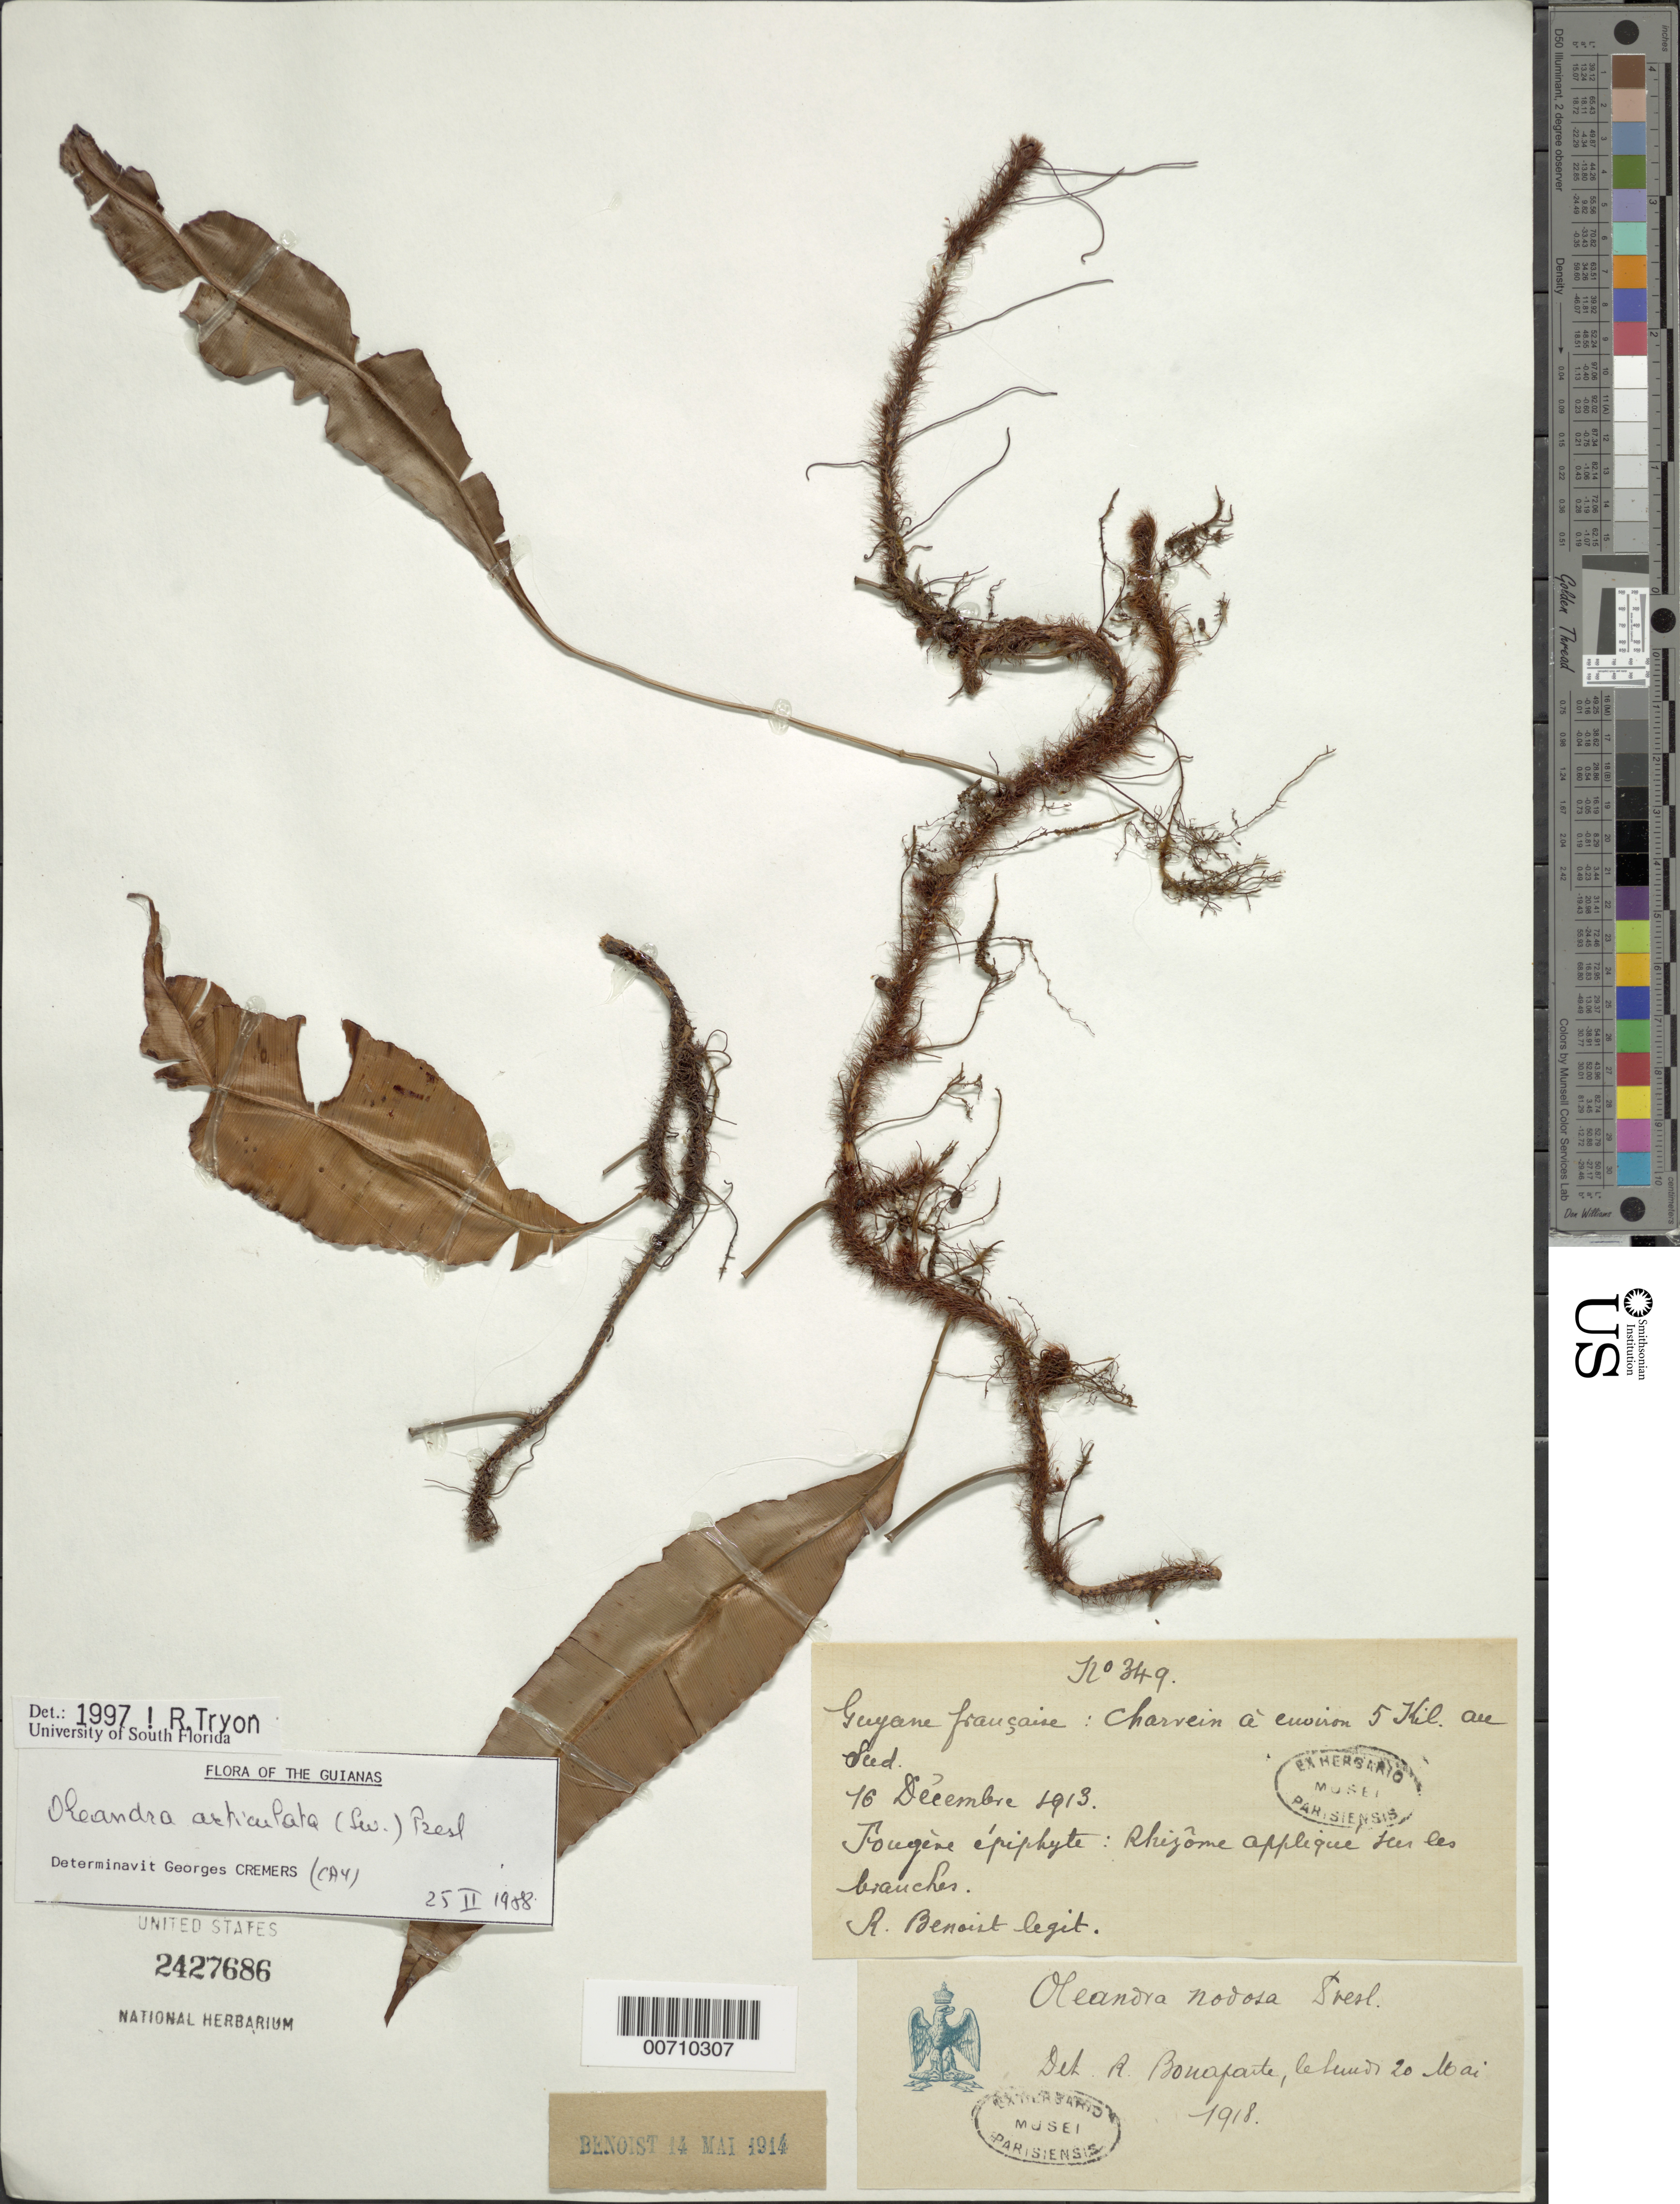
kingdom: Plantae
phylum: Tracheophyta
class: Polypodiopsida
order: Polypodiales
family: Oleandraceae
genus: Oleandra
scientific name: Oleandra articulata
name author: (Sw.) C. Presl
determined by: Tryon, Rolla M., Jr.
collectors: R. Benoist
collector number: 349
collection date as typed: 16-Dec-13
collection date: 1913-12-16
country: French Guiana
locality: Charvein à environ 5 km au Sud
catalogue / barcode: US 2427686